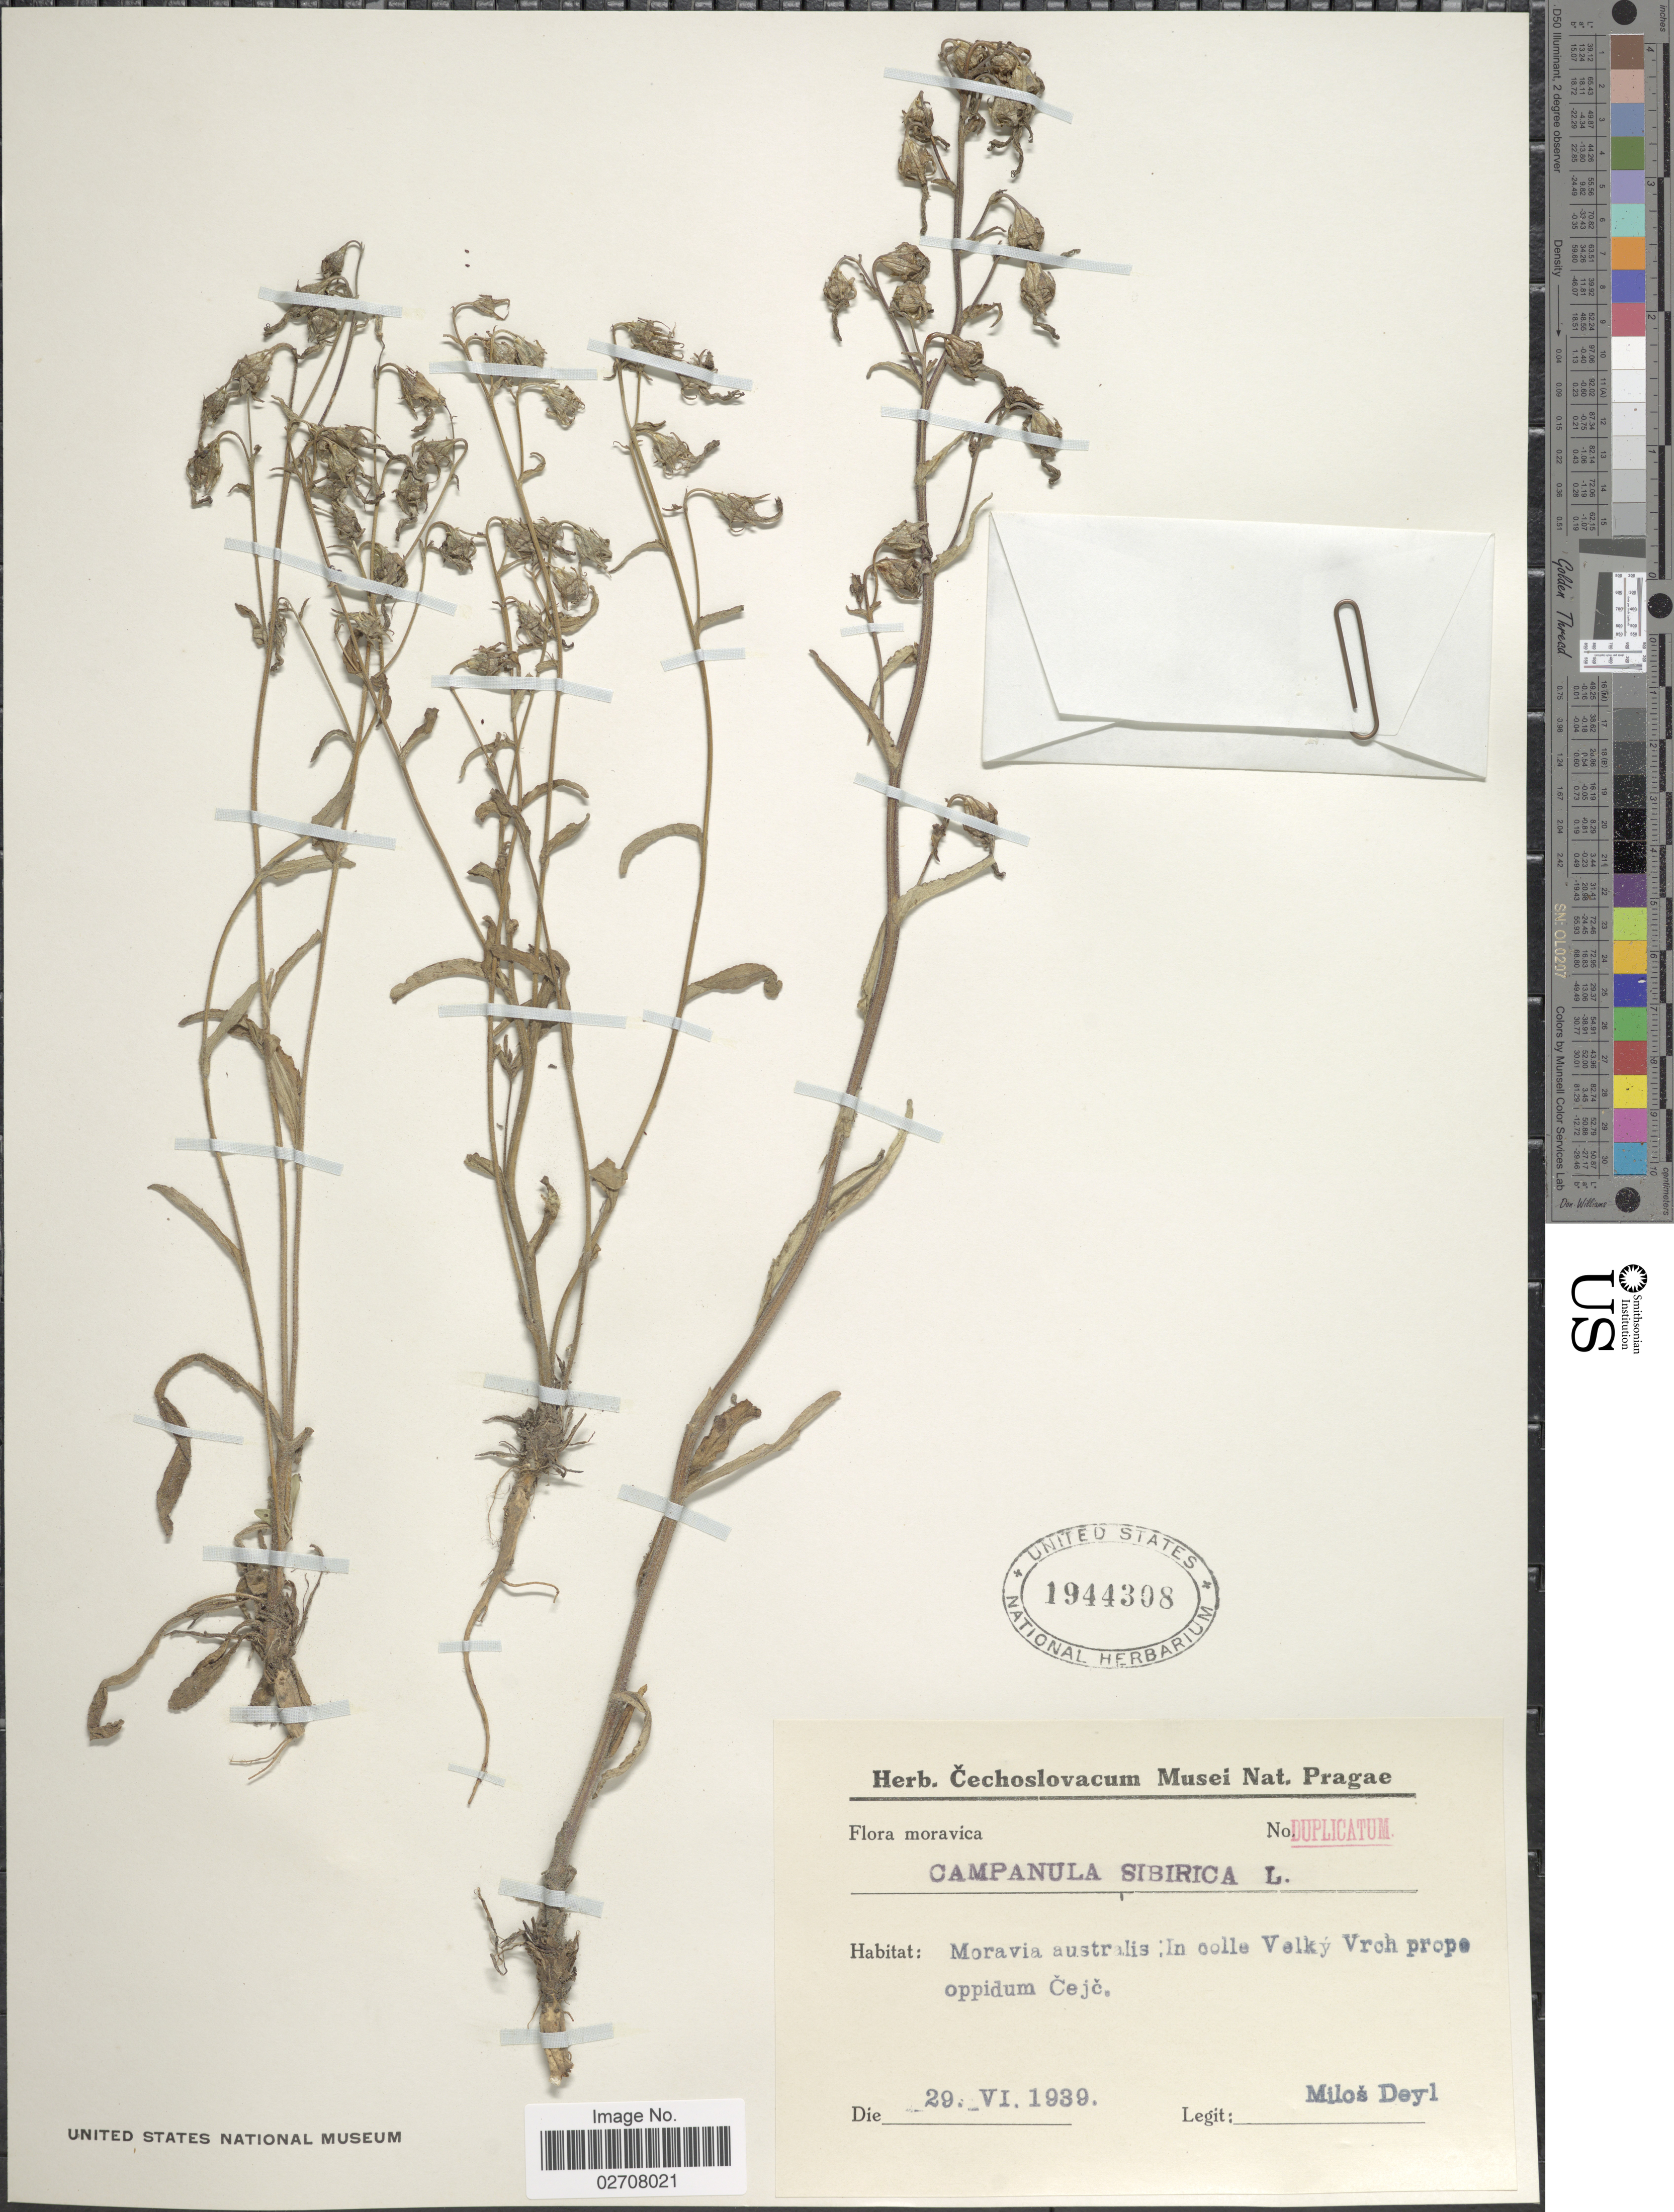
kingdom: Plantae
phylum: Tracheophyta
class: Magnoliopsida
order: Asterales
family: Campanulaceae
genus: Campanula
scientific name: Campanula sibirica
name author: L.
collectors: M. Deyl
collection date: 1939-06-29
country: Slovakia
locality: Moravia australis: In colle Velky Vrch prope oppidum Cejc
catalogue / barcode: US 1944308